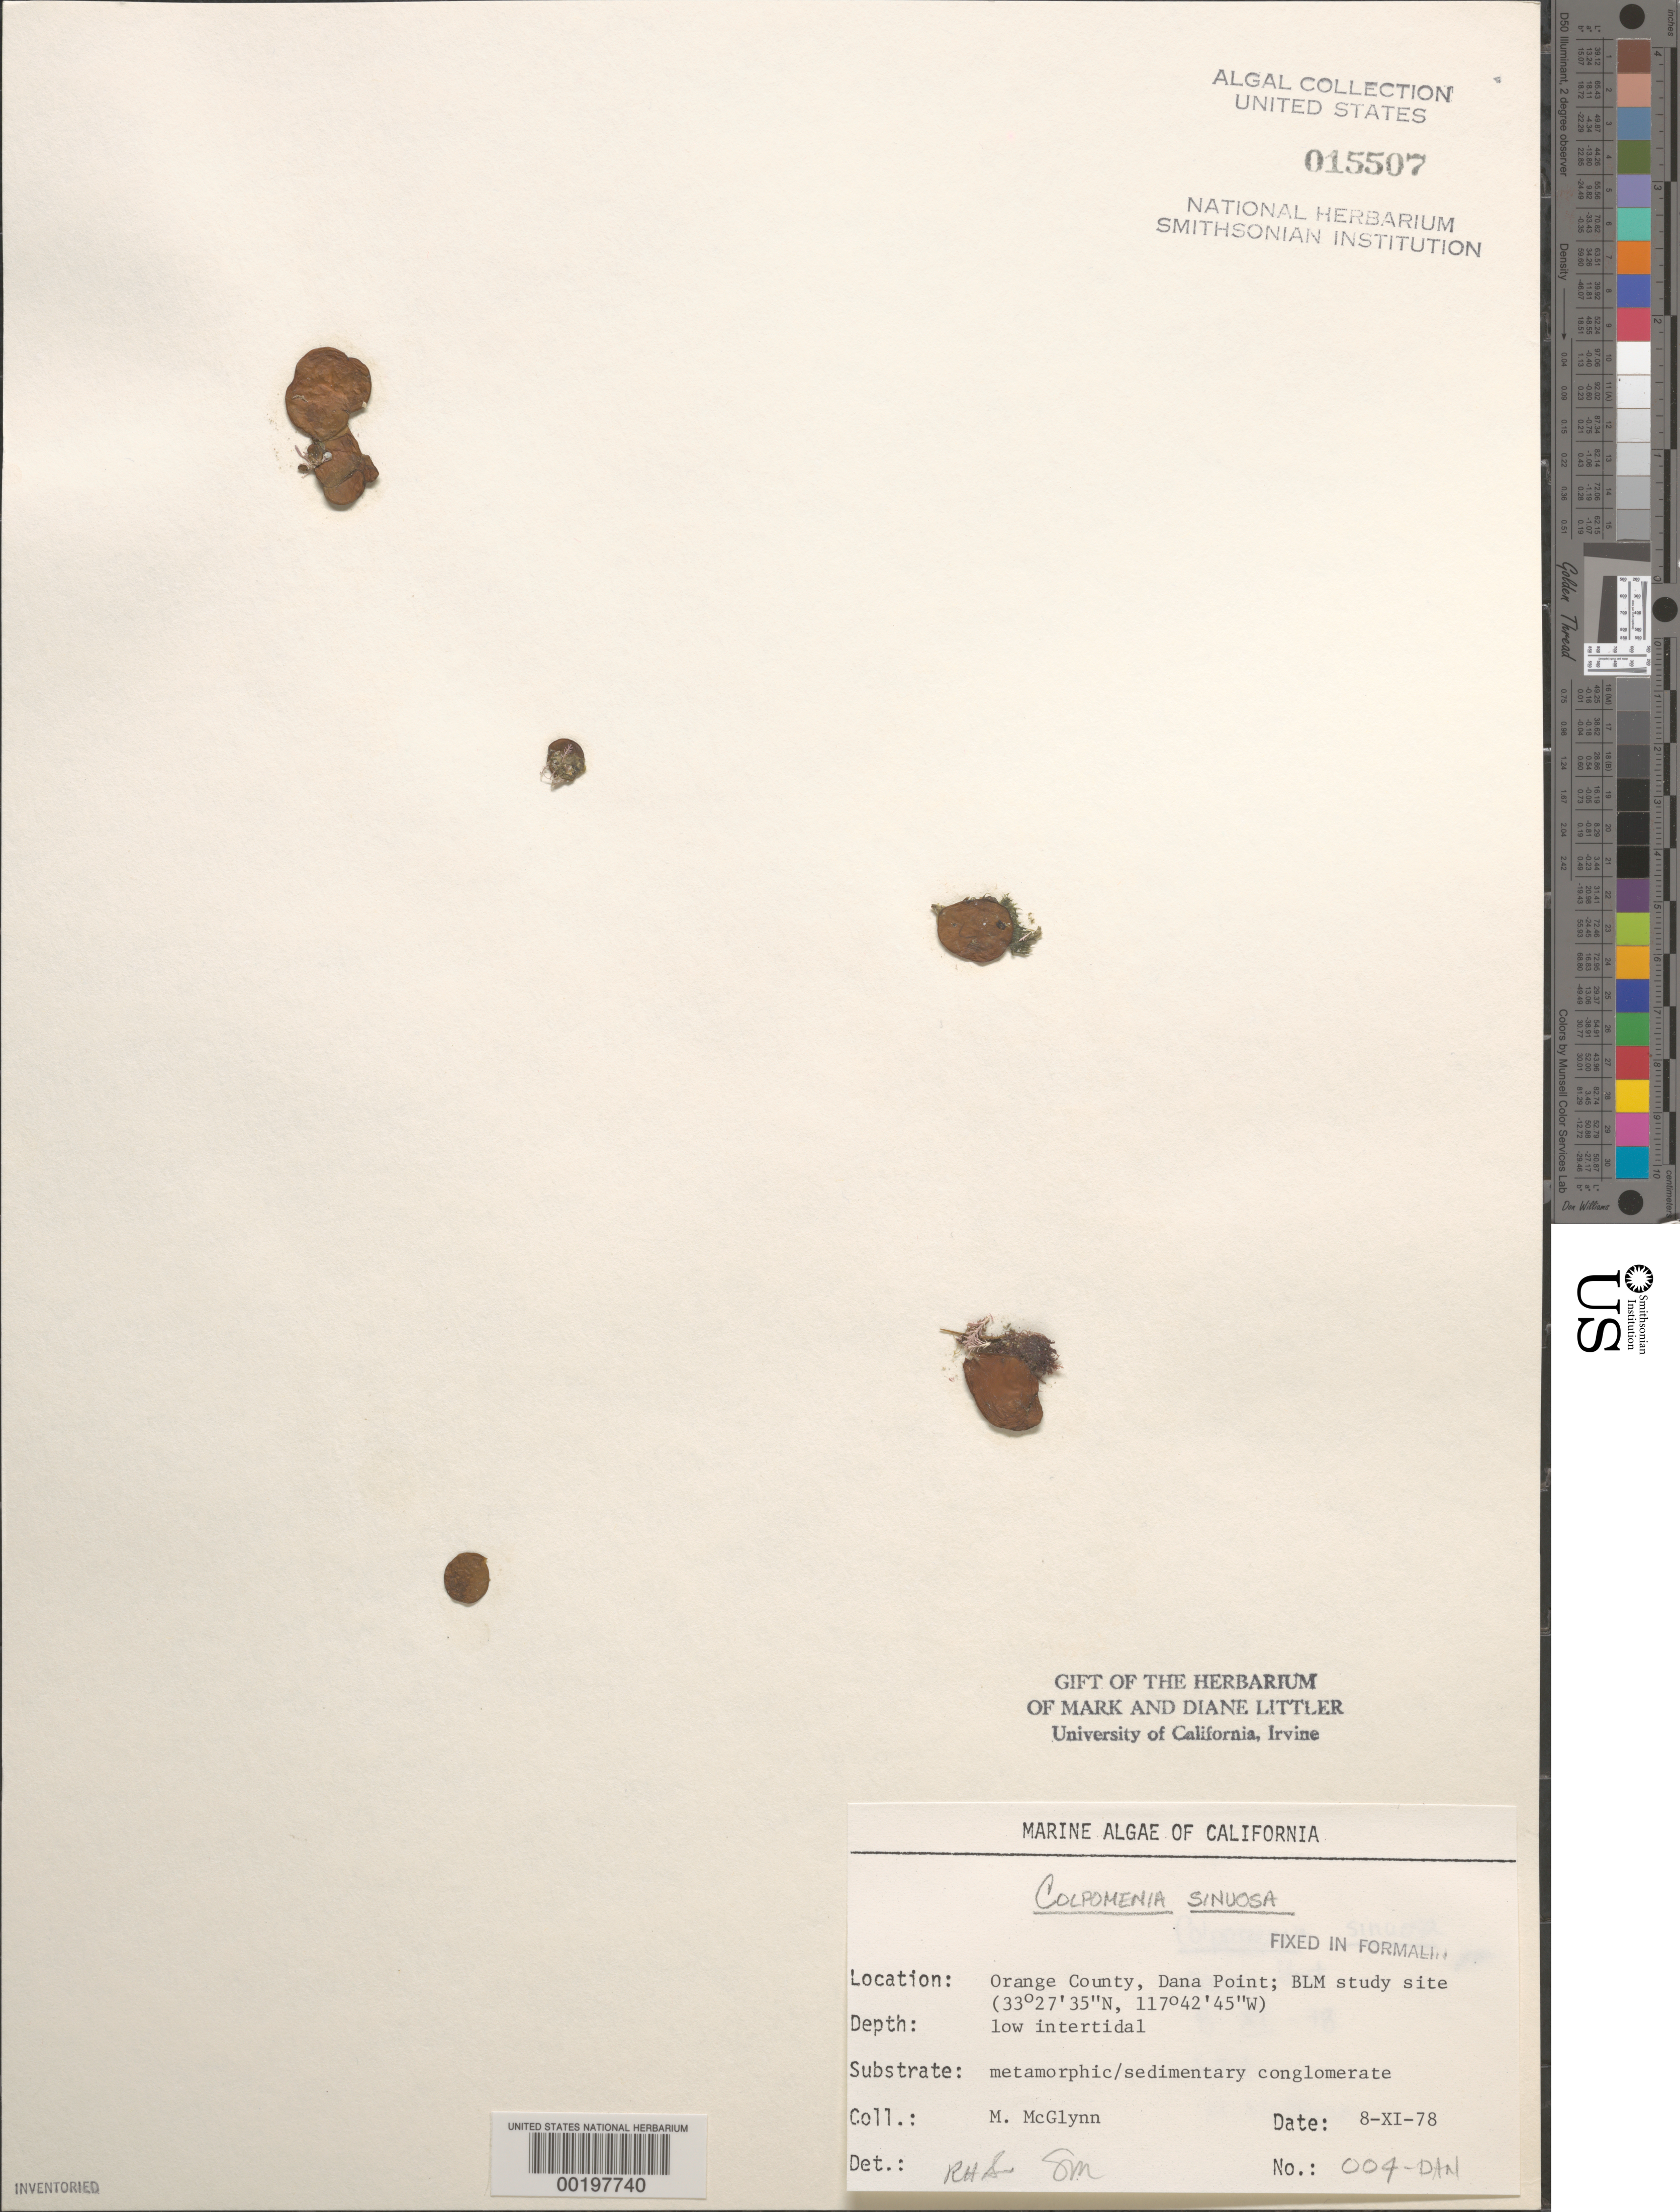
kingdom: Chromista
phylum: Ochrophyta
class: Phaeophyceae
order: Scytosiphonales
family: Scytosiphonaceae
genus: Colpomenia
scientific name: Colpomenia sinuosa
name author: (K. Mert. ex Roth) Derbes & Solier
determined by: Sims, Robert H.; Murray, S. N.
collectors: M. McGlynn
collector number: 004-DAN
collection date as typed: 08 Nov 1978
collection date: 1978-11-08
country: United States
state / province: California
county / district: Orange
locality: Dana Point, 1 km north of marina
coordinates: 33 27'35"N, 117 42'45"W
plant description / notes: BLM-SOCALBIGHT Rocky Intertidal Survey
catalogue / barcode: US 15507